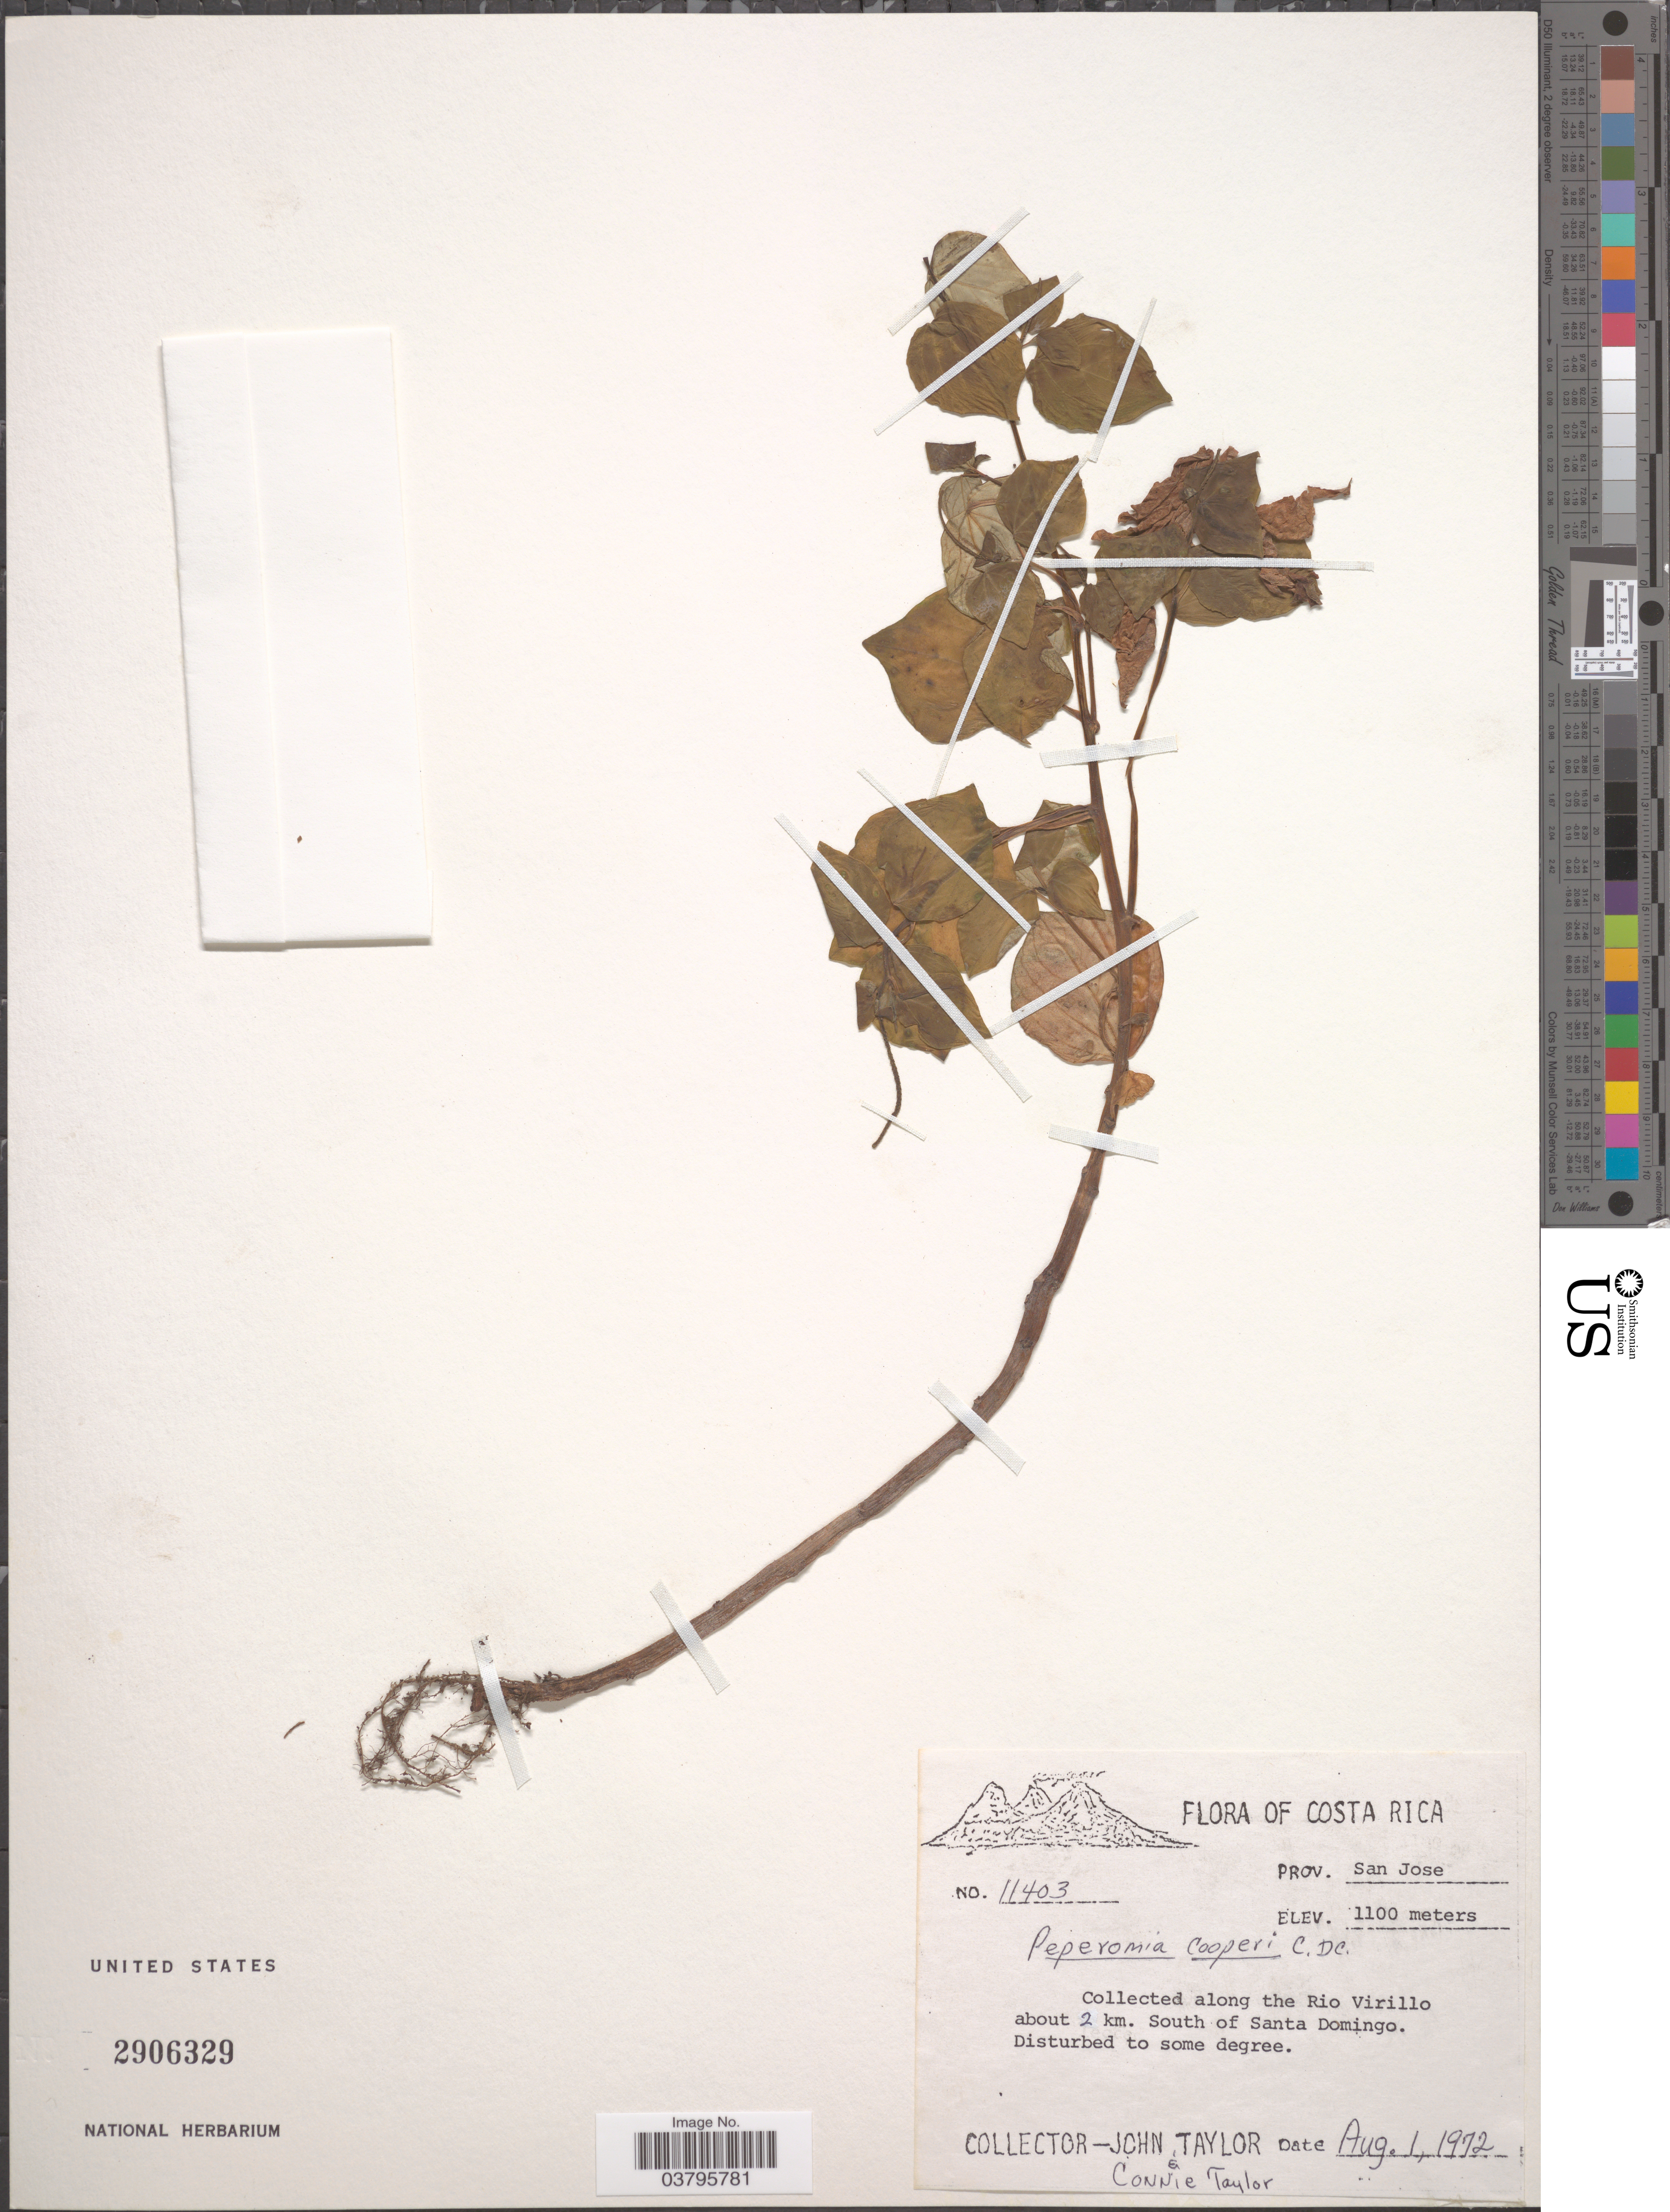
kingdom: Plantae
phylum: Tracheophyta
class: Magnoliopsida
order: Piperales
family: Piperaceae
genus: Peperomia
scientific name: Peperomia sancarlosiana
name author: C. DC.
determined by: Jiménez, José Estaban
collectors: J. Taylor & C. Taylor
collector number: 11403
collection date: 1972-08-01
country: Costa Rica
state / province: San José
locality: Along the Rio Virillo about 2 km. South of Santa Domingo.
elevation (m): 1100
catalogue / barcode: US 2906329